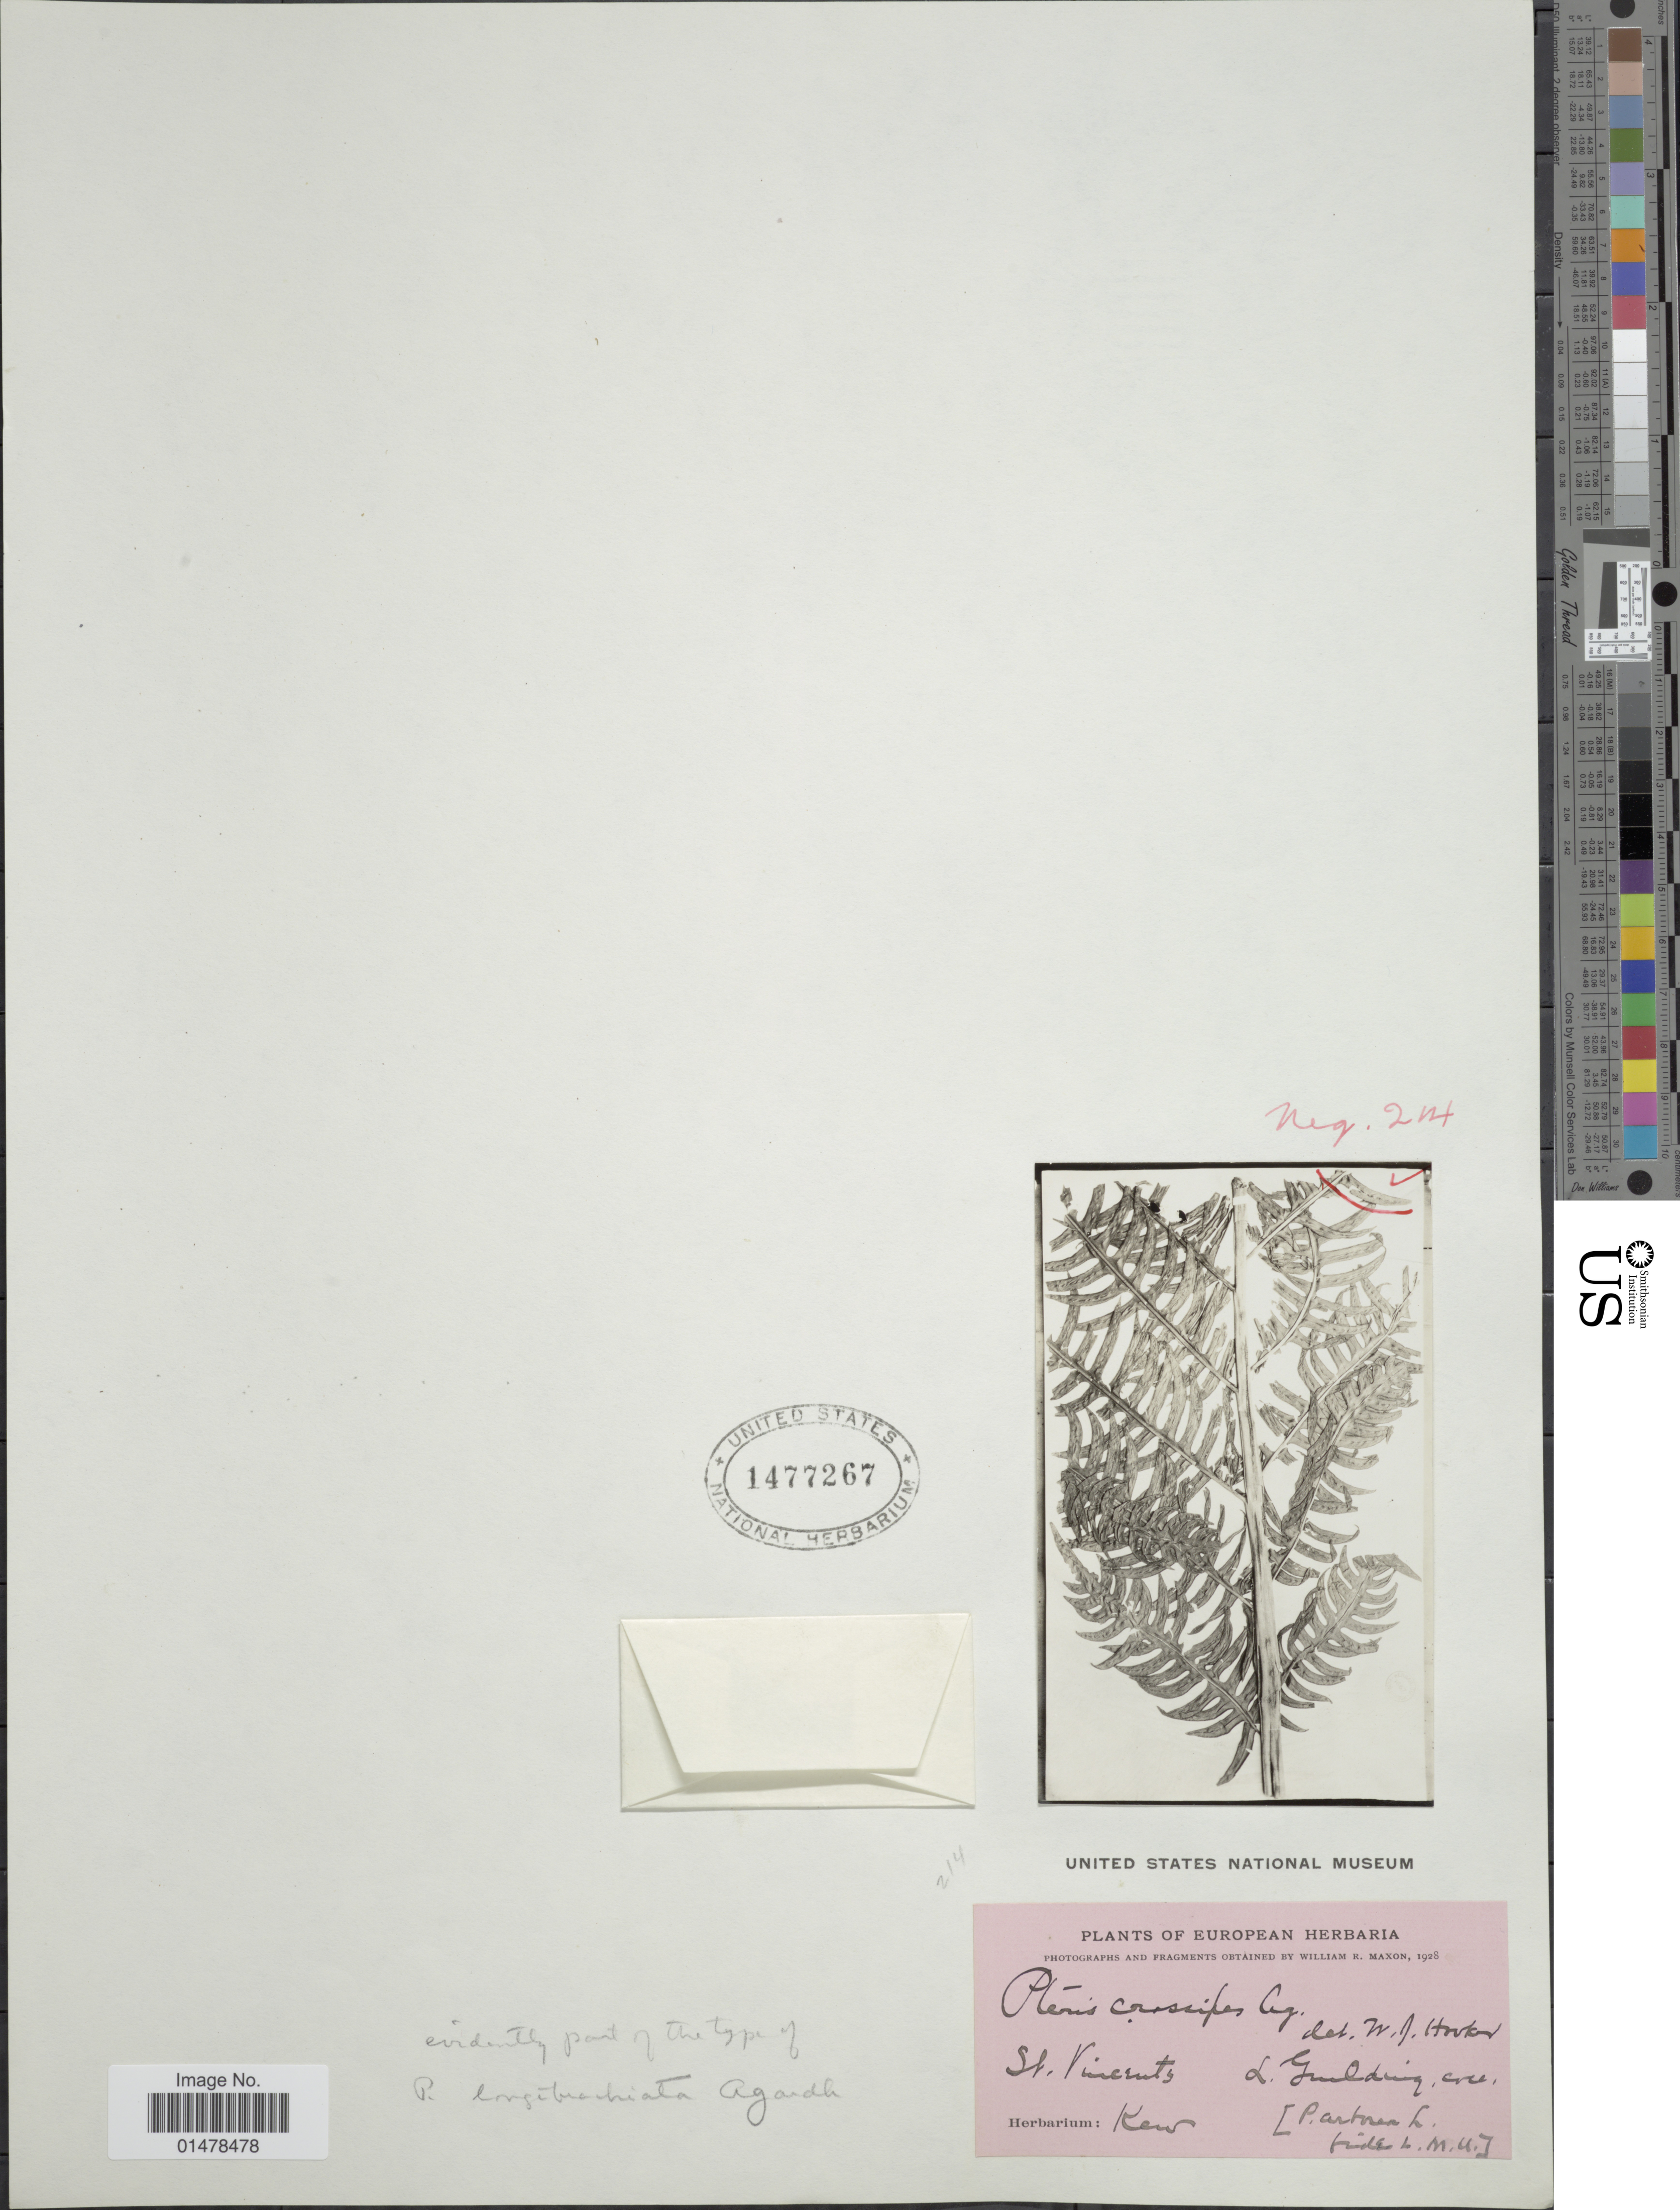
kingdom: Plantae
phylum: Tracheophyta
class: Polypodiopsida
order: Polypodiales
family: Pteridaceae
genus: Pteris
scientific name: Pteris arborea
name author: L.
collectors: L. Guilding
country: St. Vincent - Grenadines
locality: St Vincents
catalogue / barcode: US 1477267